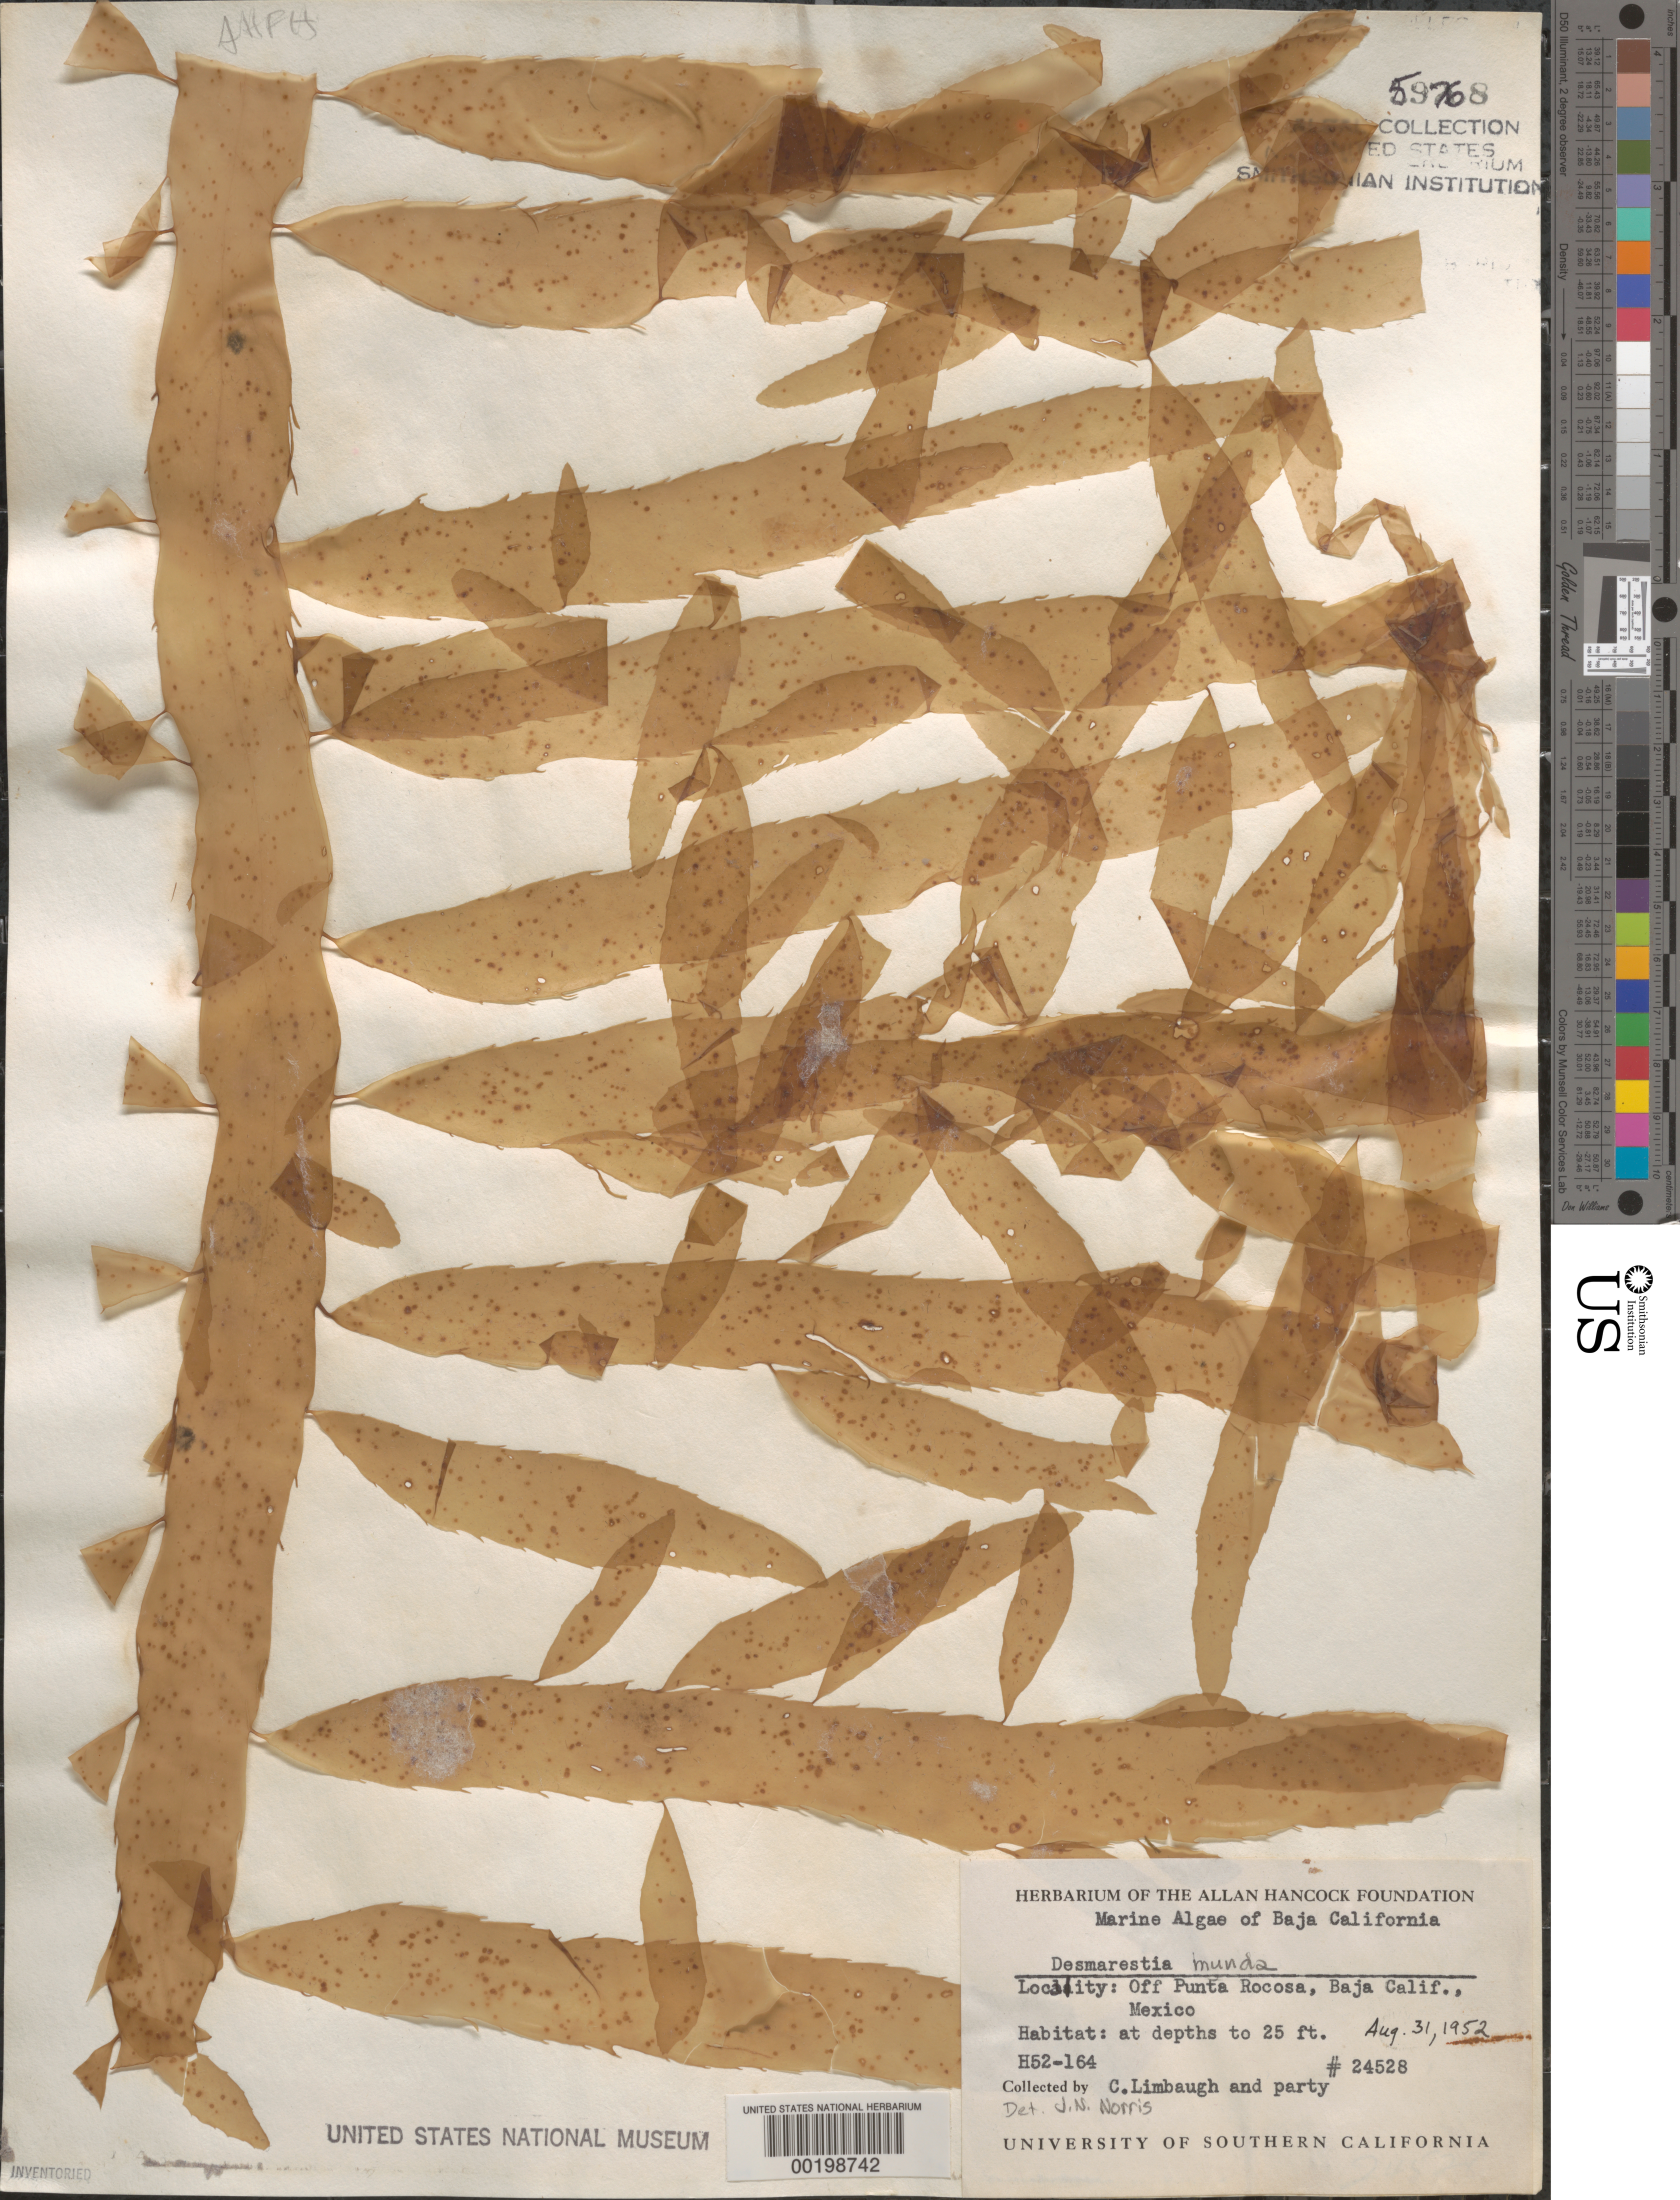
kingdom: Chromista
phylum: Ochrophyta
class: Phaeophyceae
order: Desmarestiales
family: Desmarestiaceae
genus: Desmarestia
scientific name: Desmarestia ligulata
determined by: Norris, James N.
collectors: C. Limbaugh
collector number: EYD 24528 & H52-164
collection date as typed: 31 Aug 1952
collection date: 1952-08-31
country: Mexico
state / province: Baja California Norte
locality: Off Punta Rocosa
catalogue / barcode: US 59768